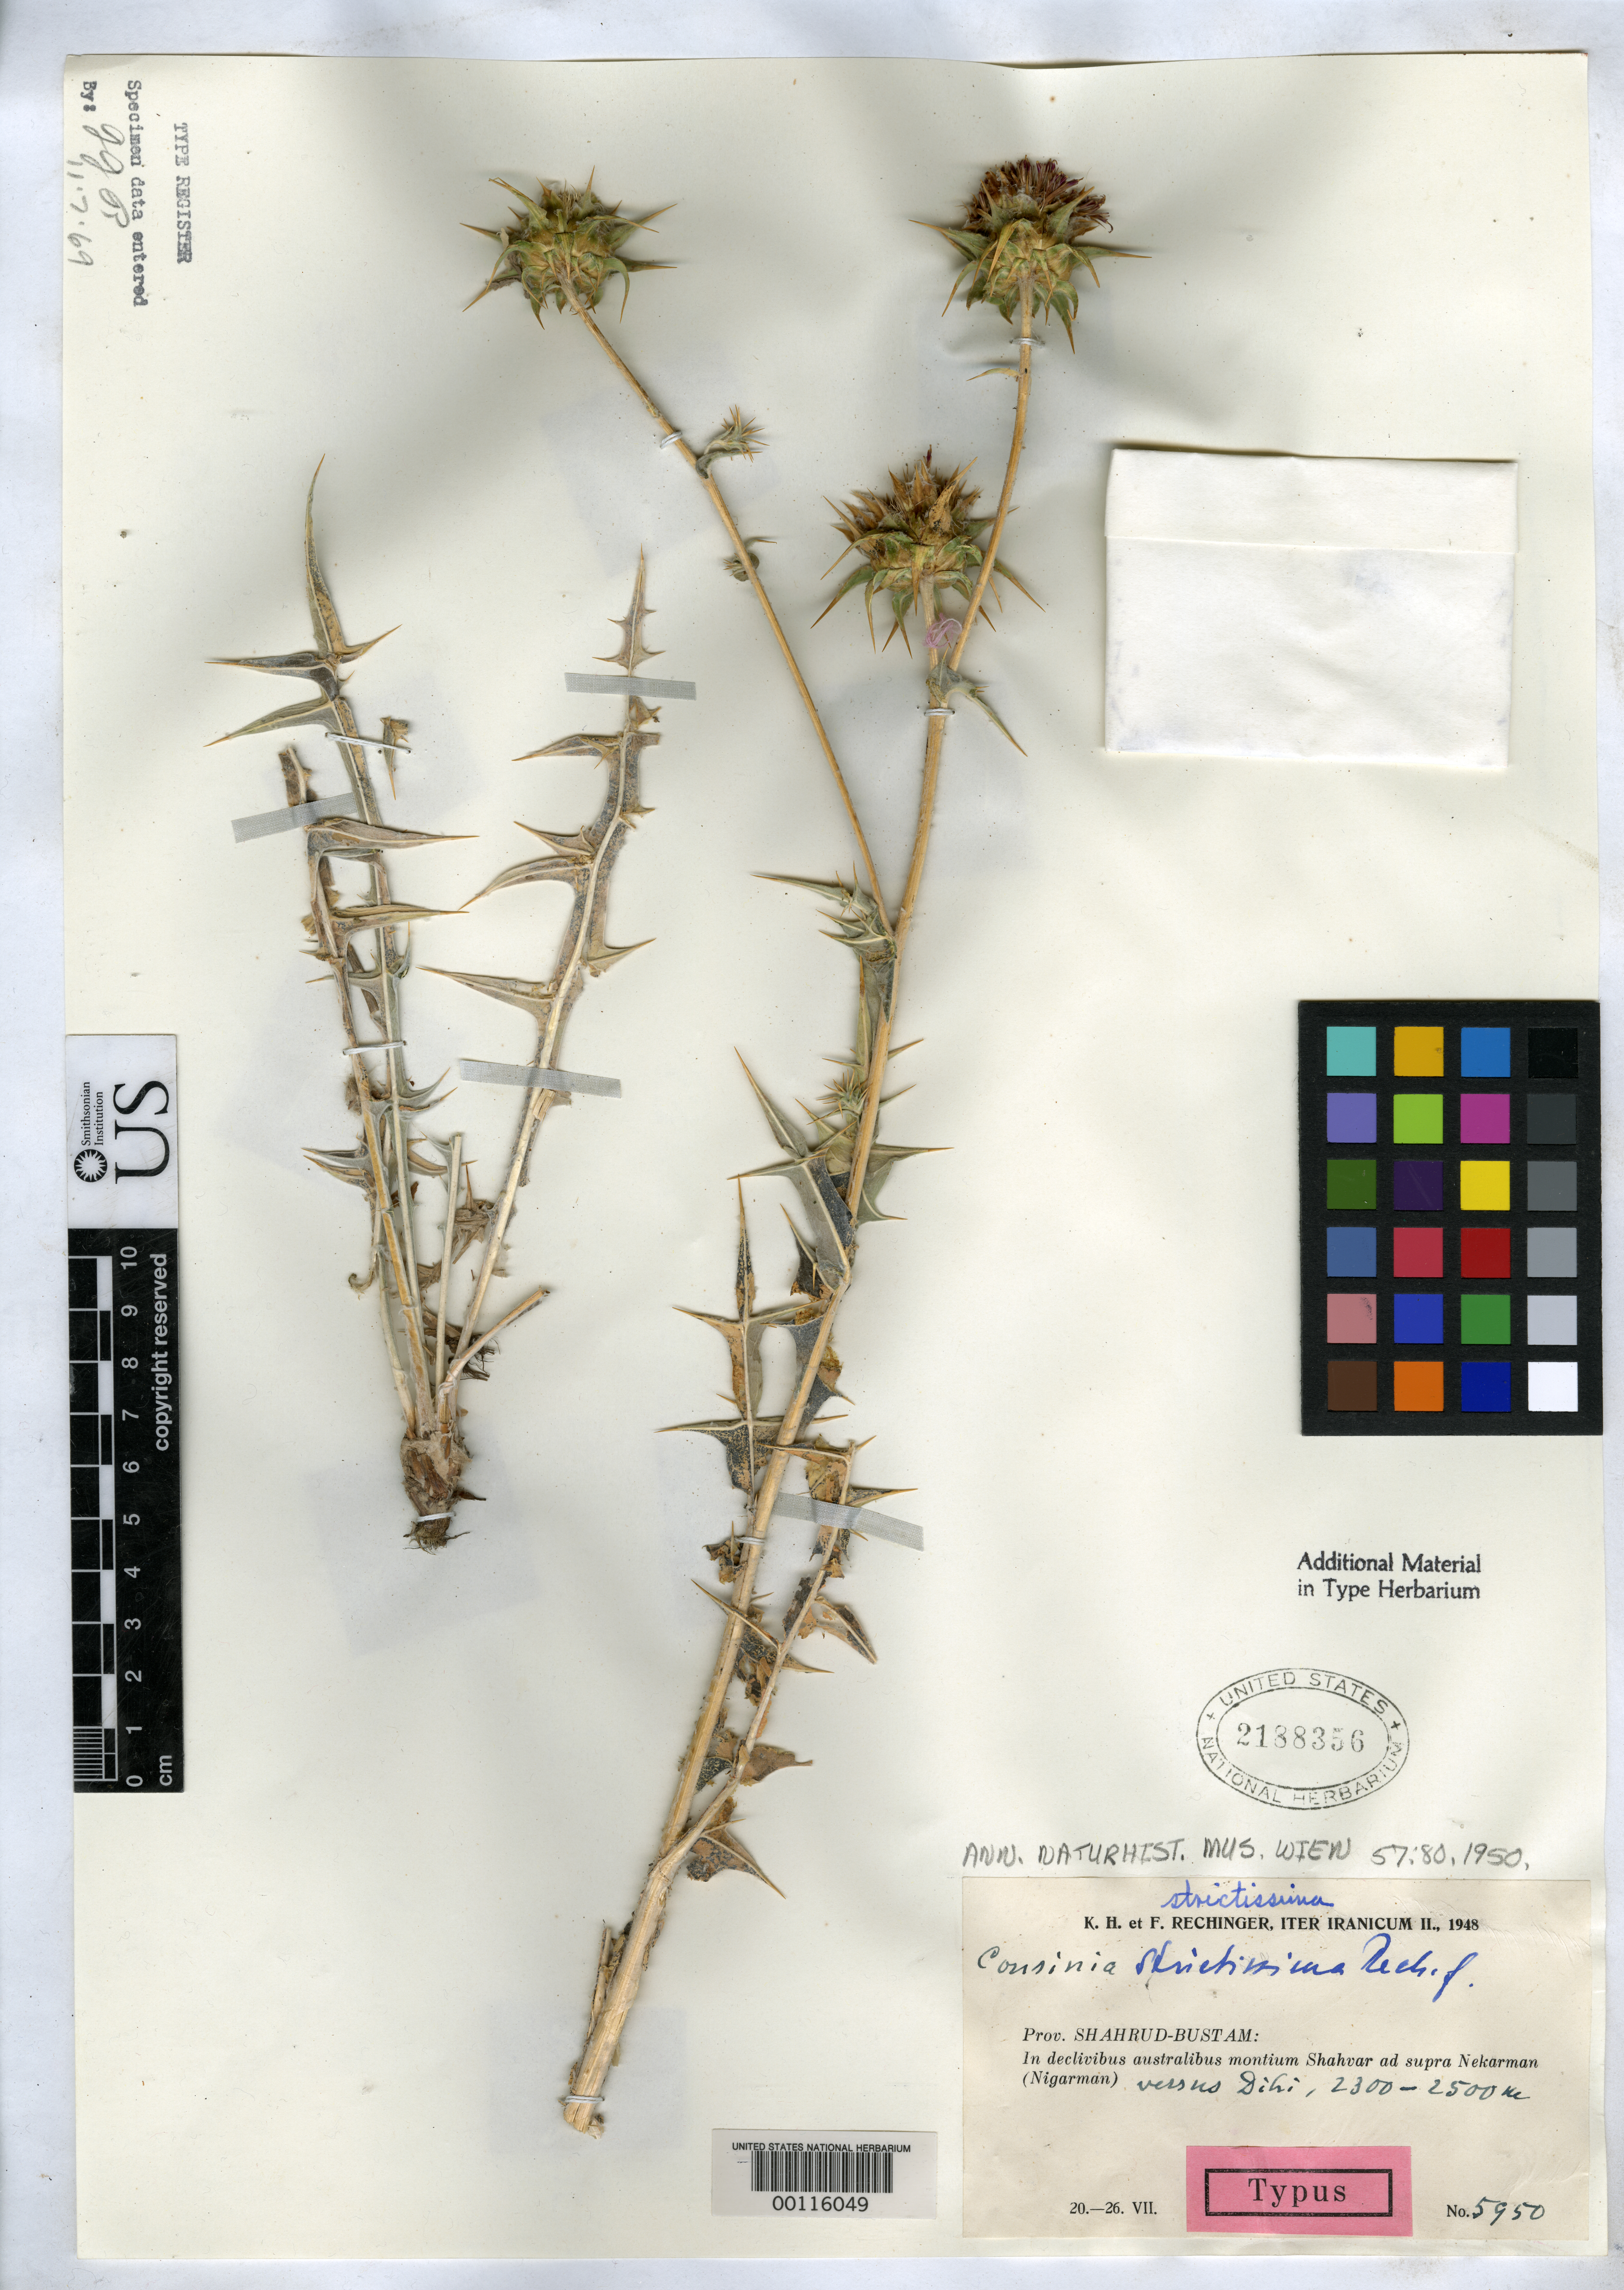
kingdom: Plantae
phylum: Tracheophyta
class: Magnoliopsida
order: Asterales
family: Asteraceae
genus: Cousinia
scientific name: Cousinia strictissima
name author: Rech. f.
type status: Isotype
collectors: K. H. Rechinger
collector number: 5950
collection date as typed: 20 Jul 1948 to 26 Jul 1948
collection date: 1948-07-20/1948-07-26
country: Iran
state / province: Tehran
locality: Shahrud-bustam, australibus montium Shahvar ad supra Nekerman (Nigarum) versus Dihi. [Shahrud cemetary(?), mountains south of Shavar towards above Nekerman (Nigarum) opposite Dihi?]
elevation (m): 2300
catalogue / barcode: US 2188356